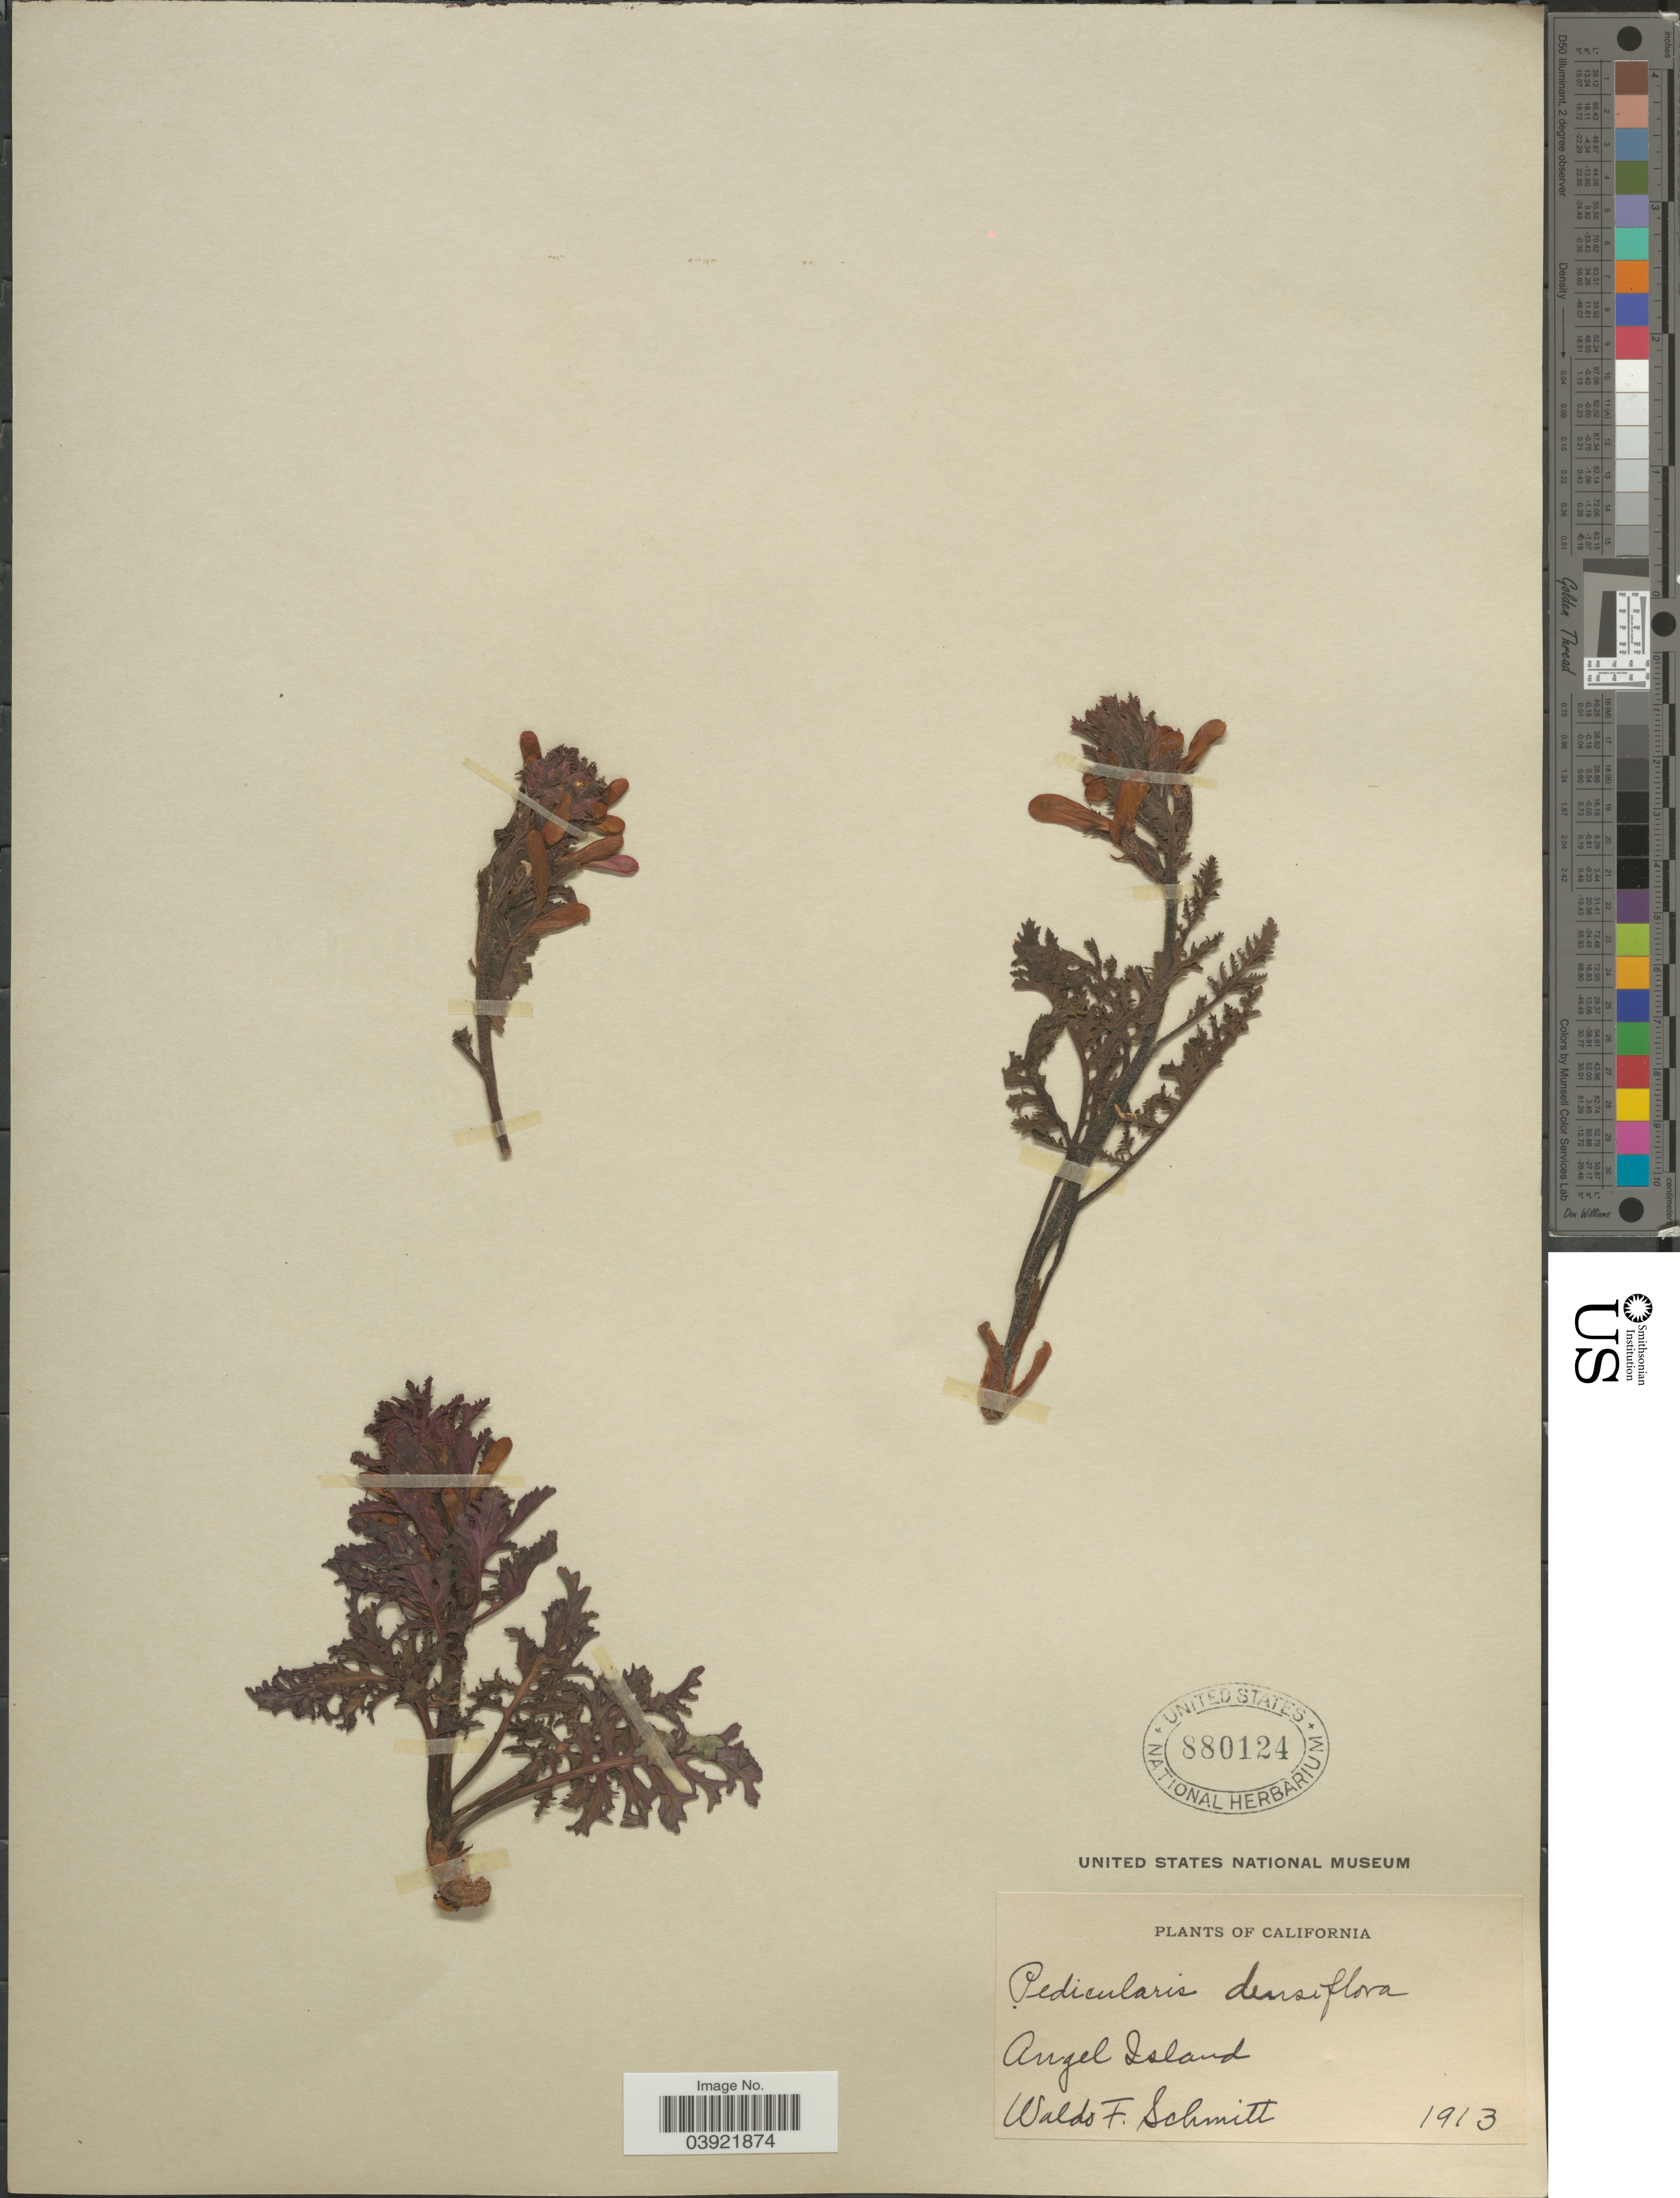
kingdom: Plantae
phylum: Tracheophyta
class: Magnoliopsida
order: Lamiales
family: Orobanchaceae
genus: Pedicularis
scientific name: Pedicularis densiflora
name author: Benth.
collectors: W. L. Schmitt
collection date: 1913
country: United States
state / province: California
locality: Angel Island.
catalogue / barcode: US 880124